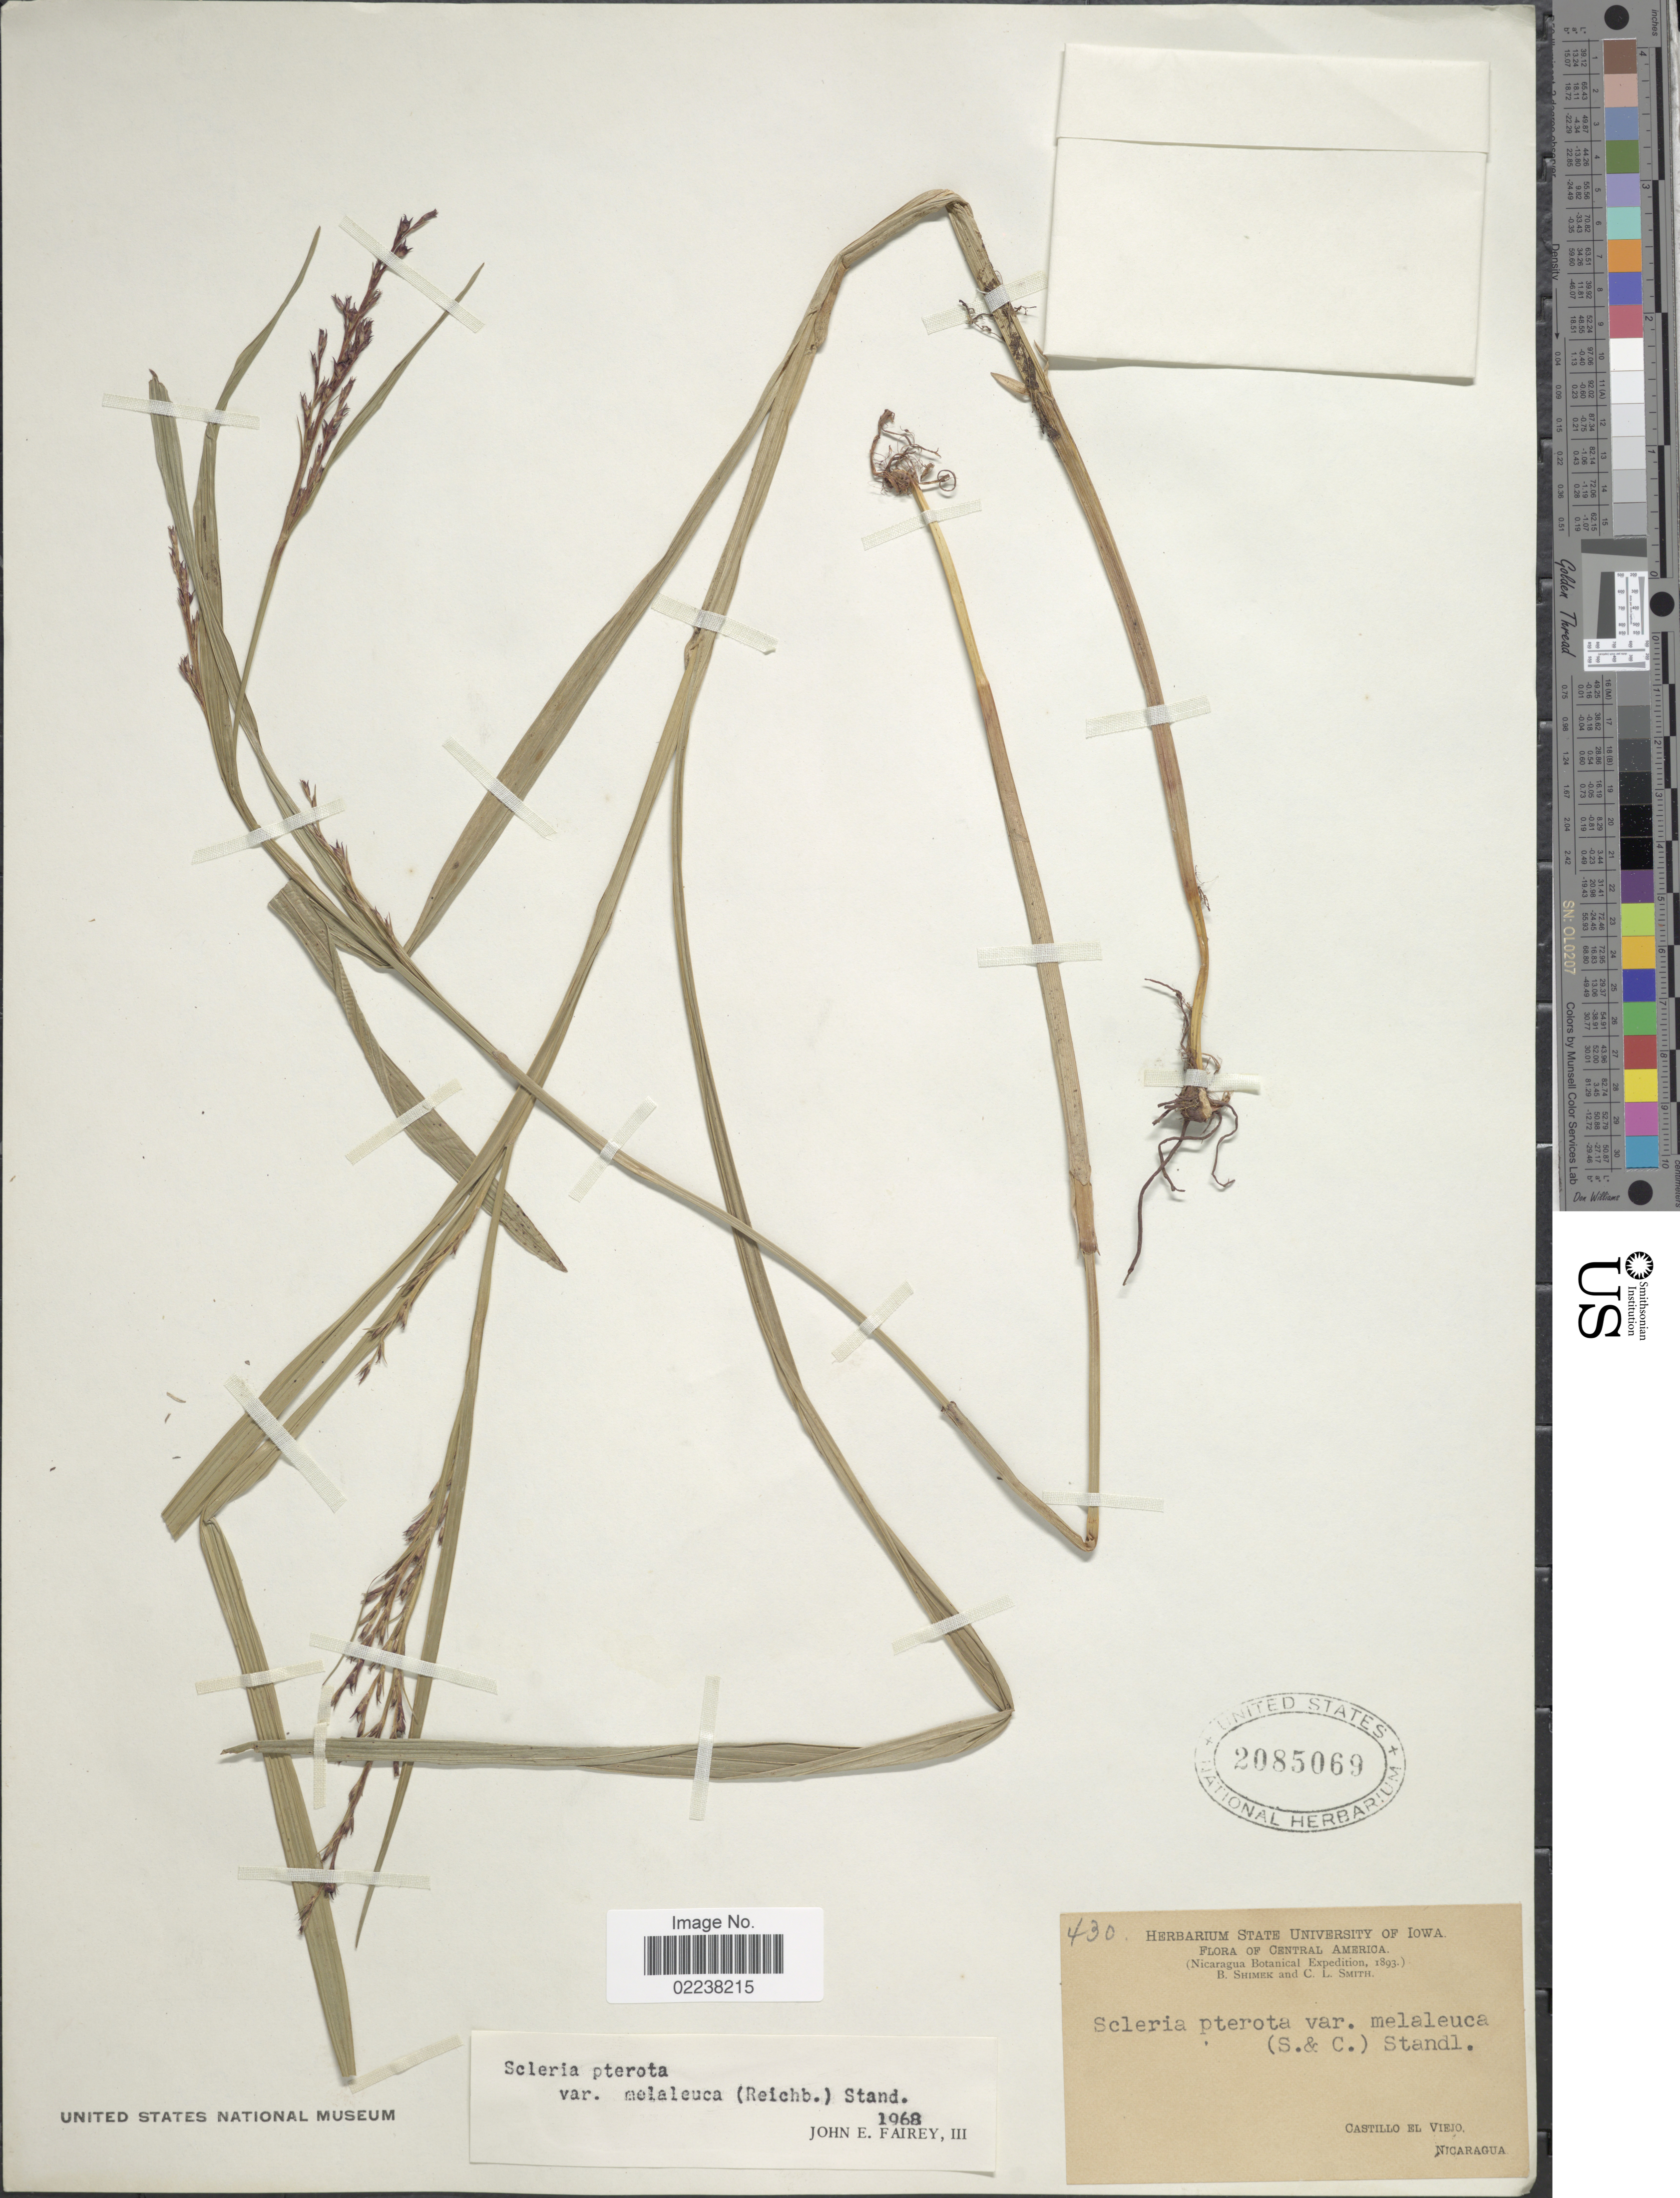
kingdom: Plantae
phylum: Tracheophyta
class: Liliopsida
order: Poales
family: Cyperaceae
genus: Scleria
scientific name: Scleria gaertneri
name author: Raddi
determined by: Strong, Mark T., (BOT), Smithsonian Institution - National Museum of Natural History (UNITED STATES)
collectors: B. Shimek & C. L. Smith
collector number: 430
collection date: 1893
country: Nicaragua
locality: Castillo El Viejo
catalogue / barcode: US 2085069